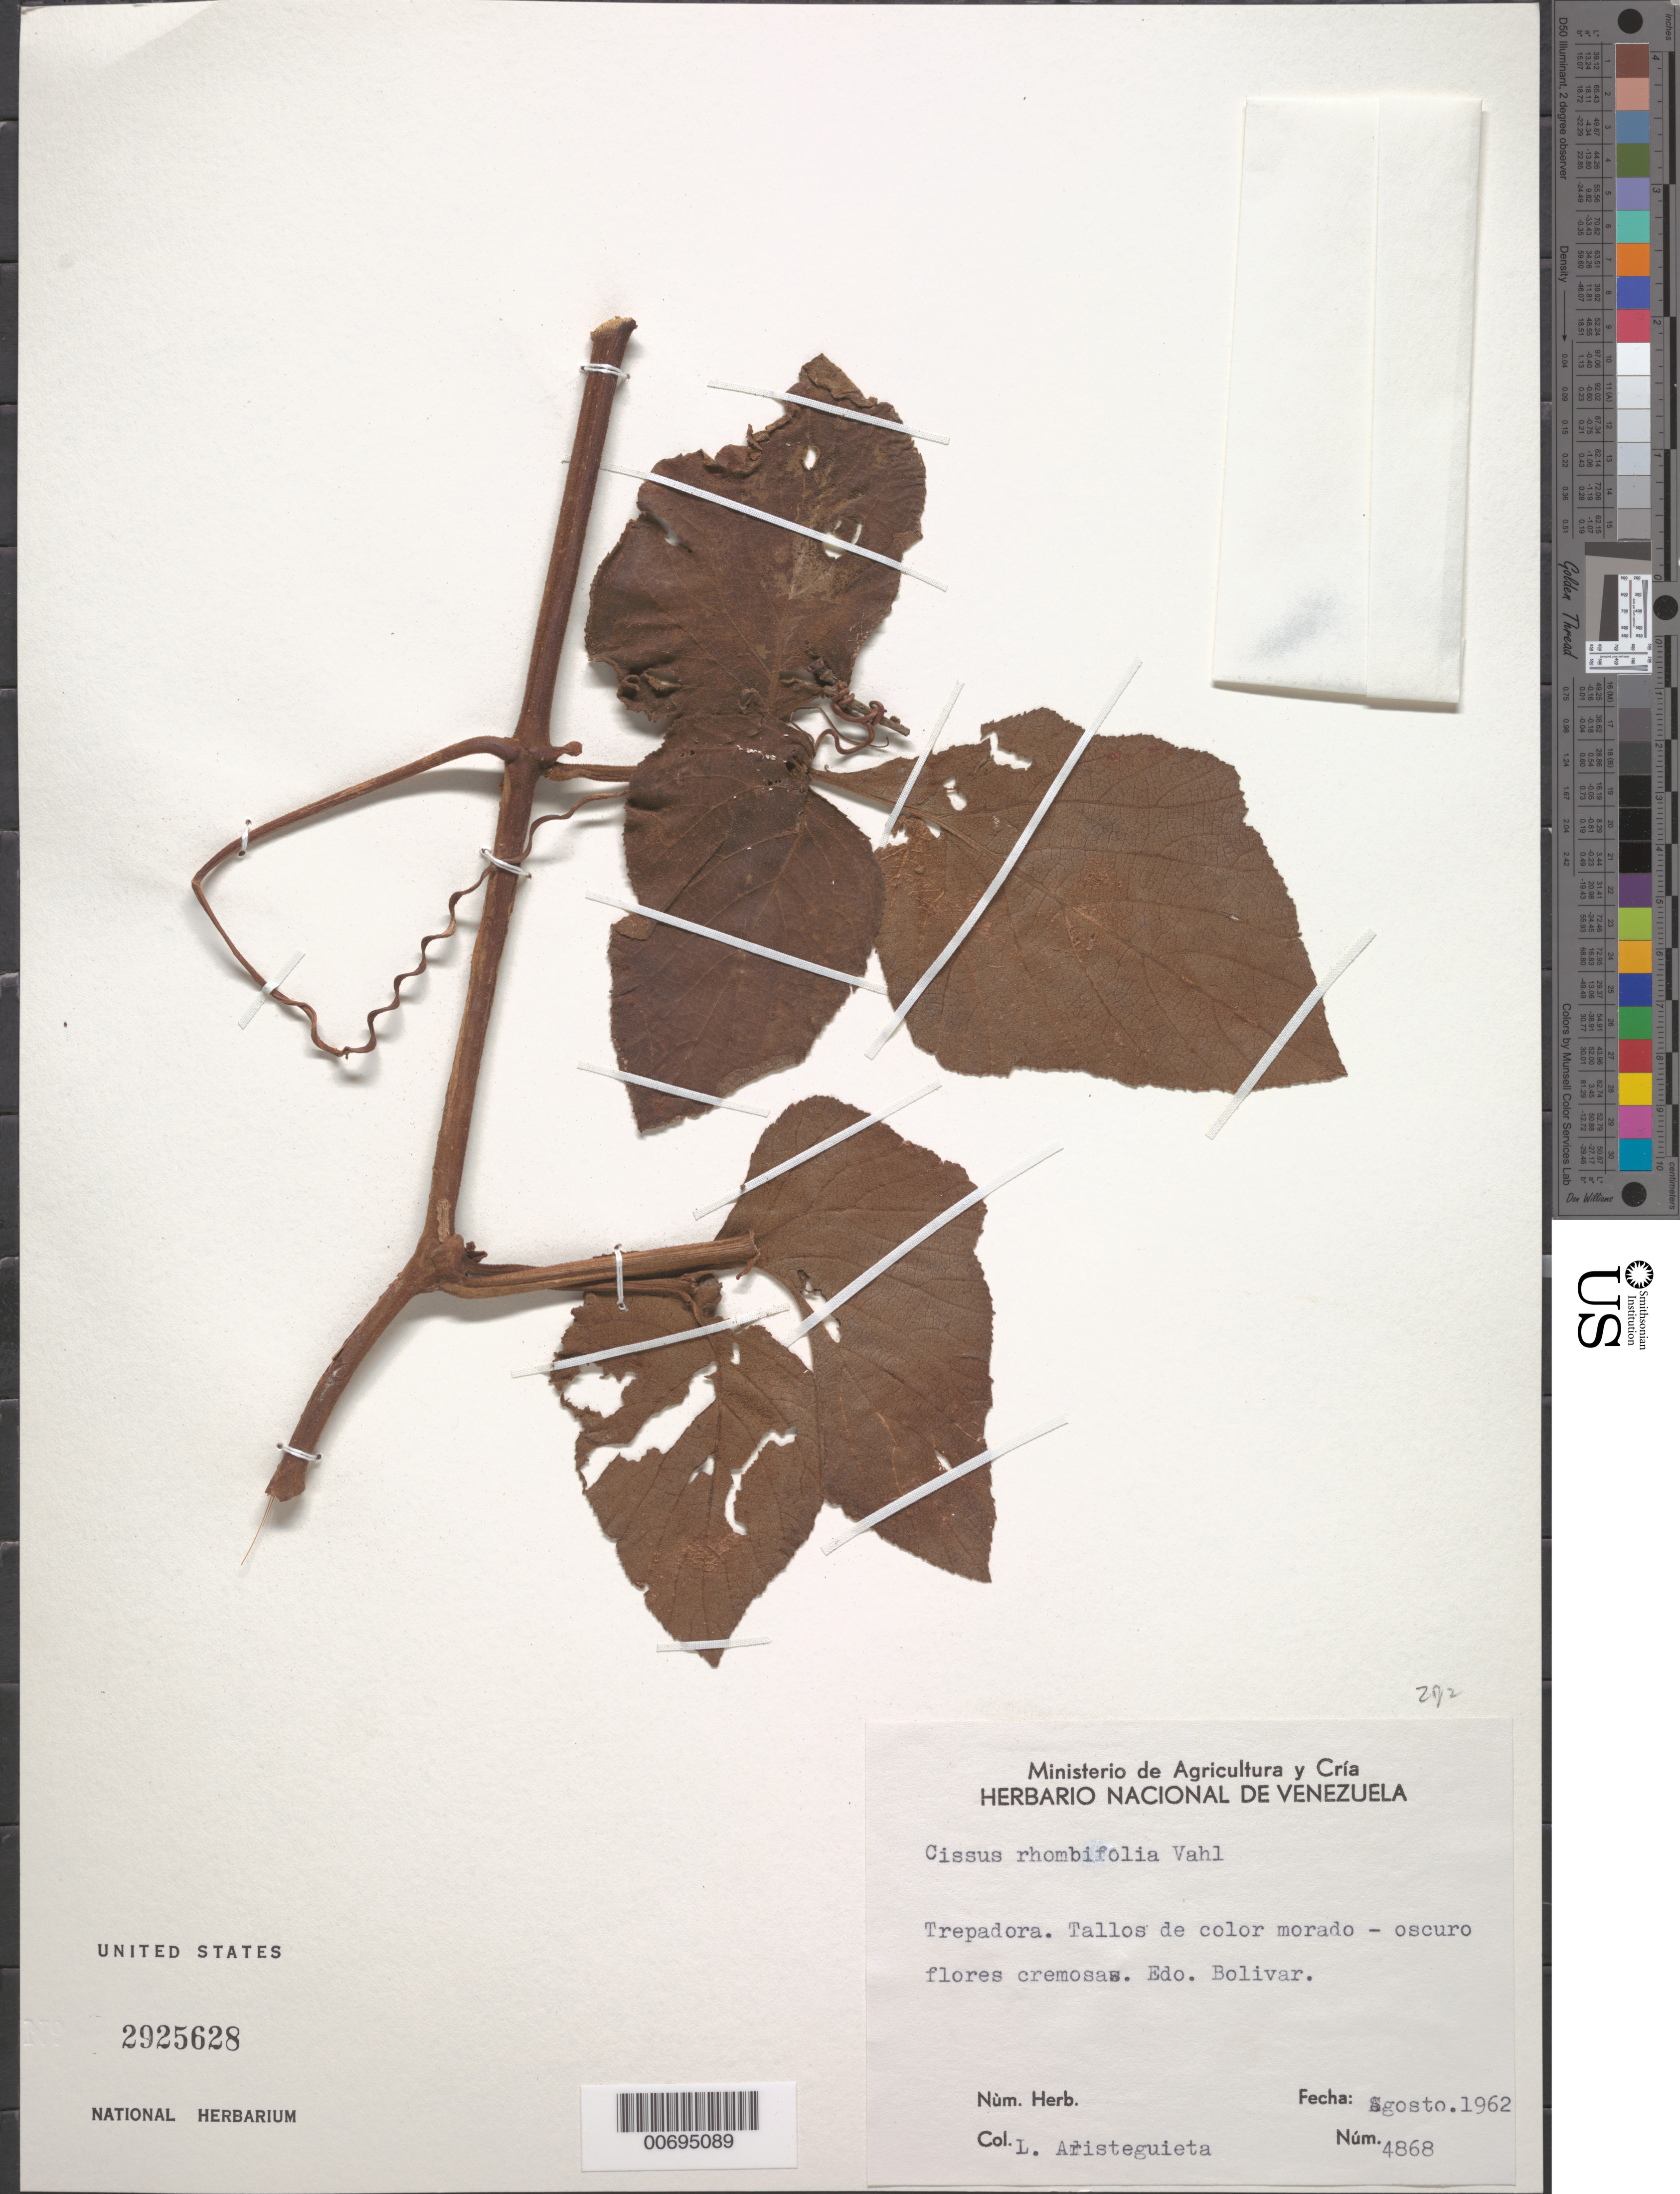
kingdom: Plantae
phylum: Tracheophyta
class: Magnoliopsida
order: Vitales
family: Vitaceae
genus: Cissus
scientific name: Cissus obliqua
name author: Ruiz & Pav.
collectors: L. Aristeguieta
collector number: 4868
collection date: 1962-08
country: Venezuela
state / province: Bolivar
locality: Trepadora.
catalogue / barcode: US 2925628